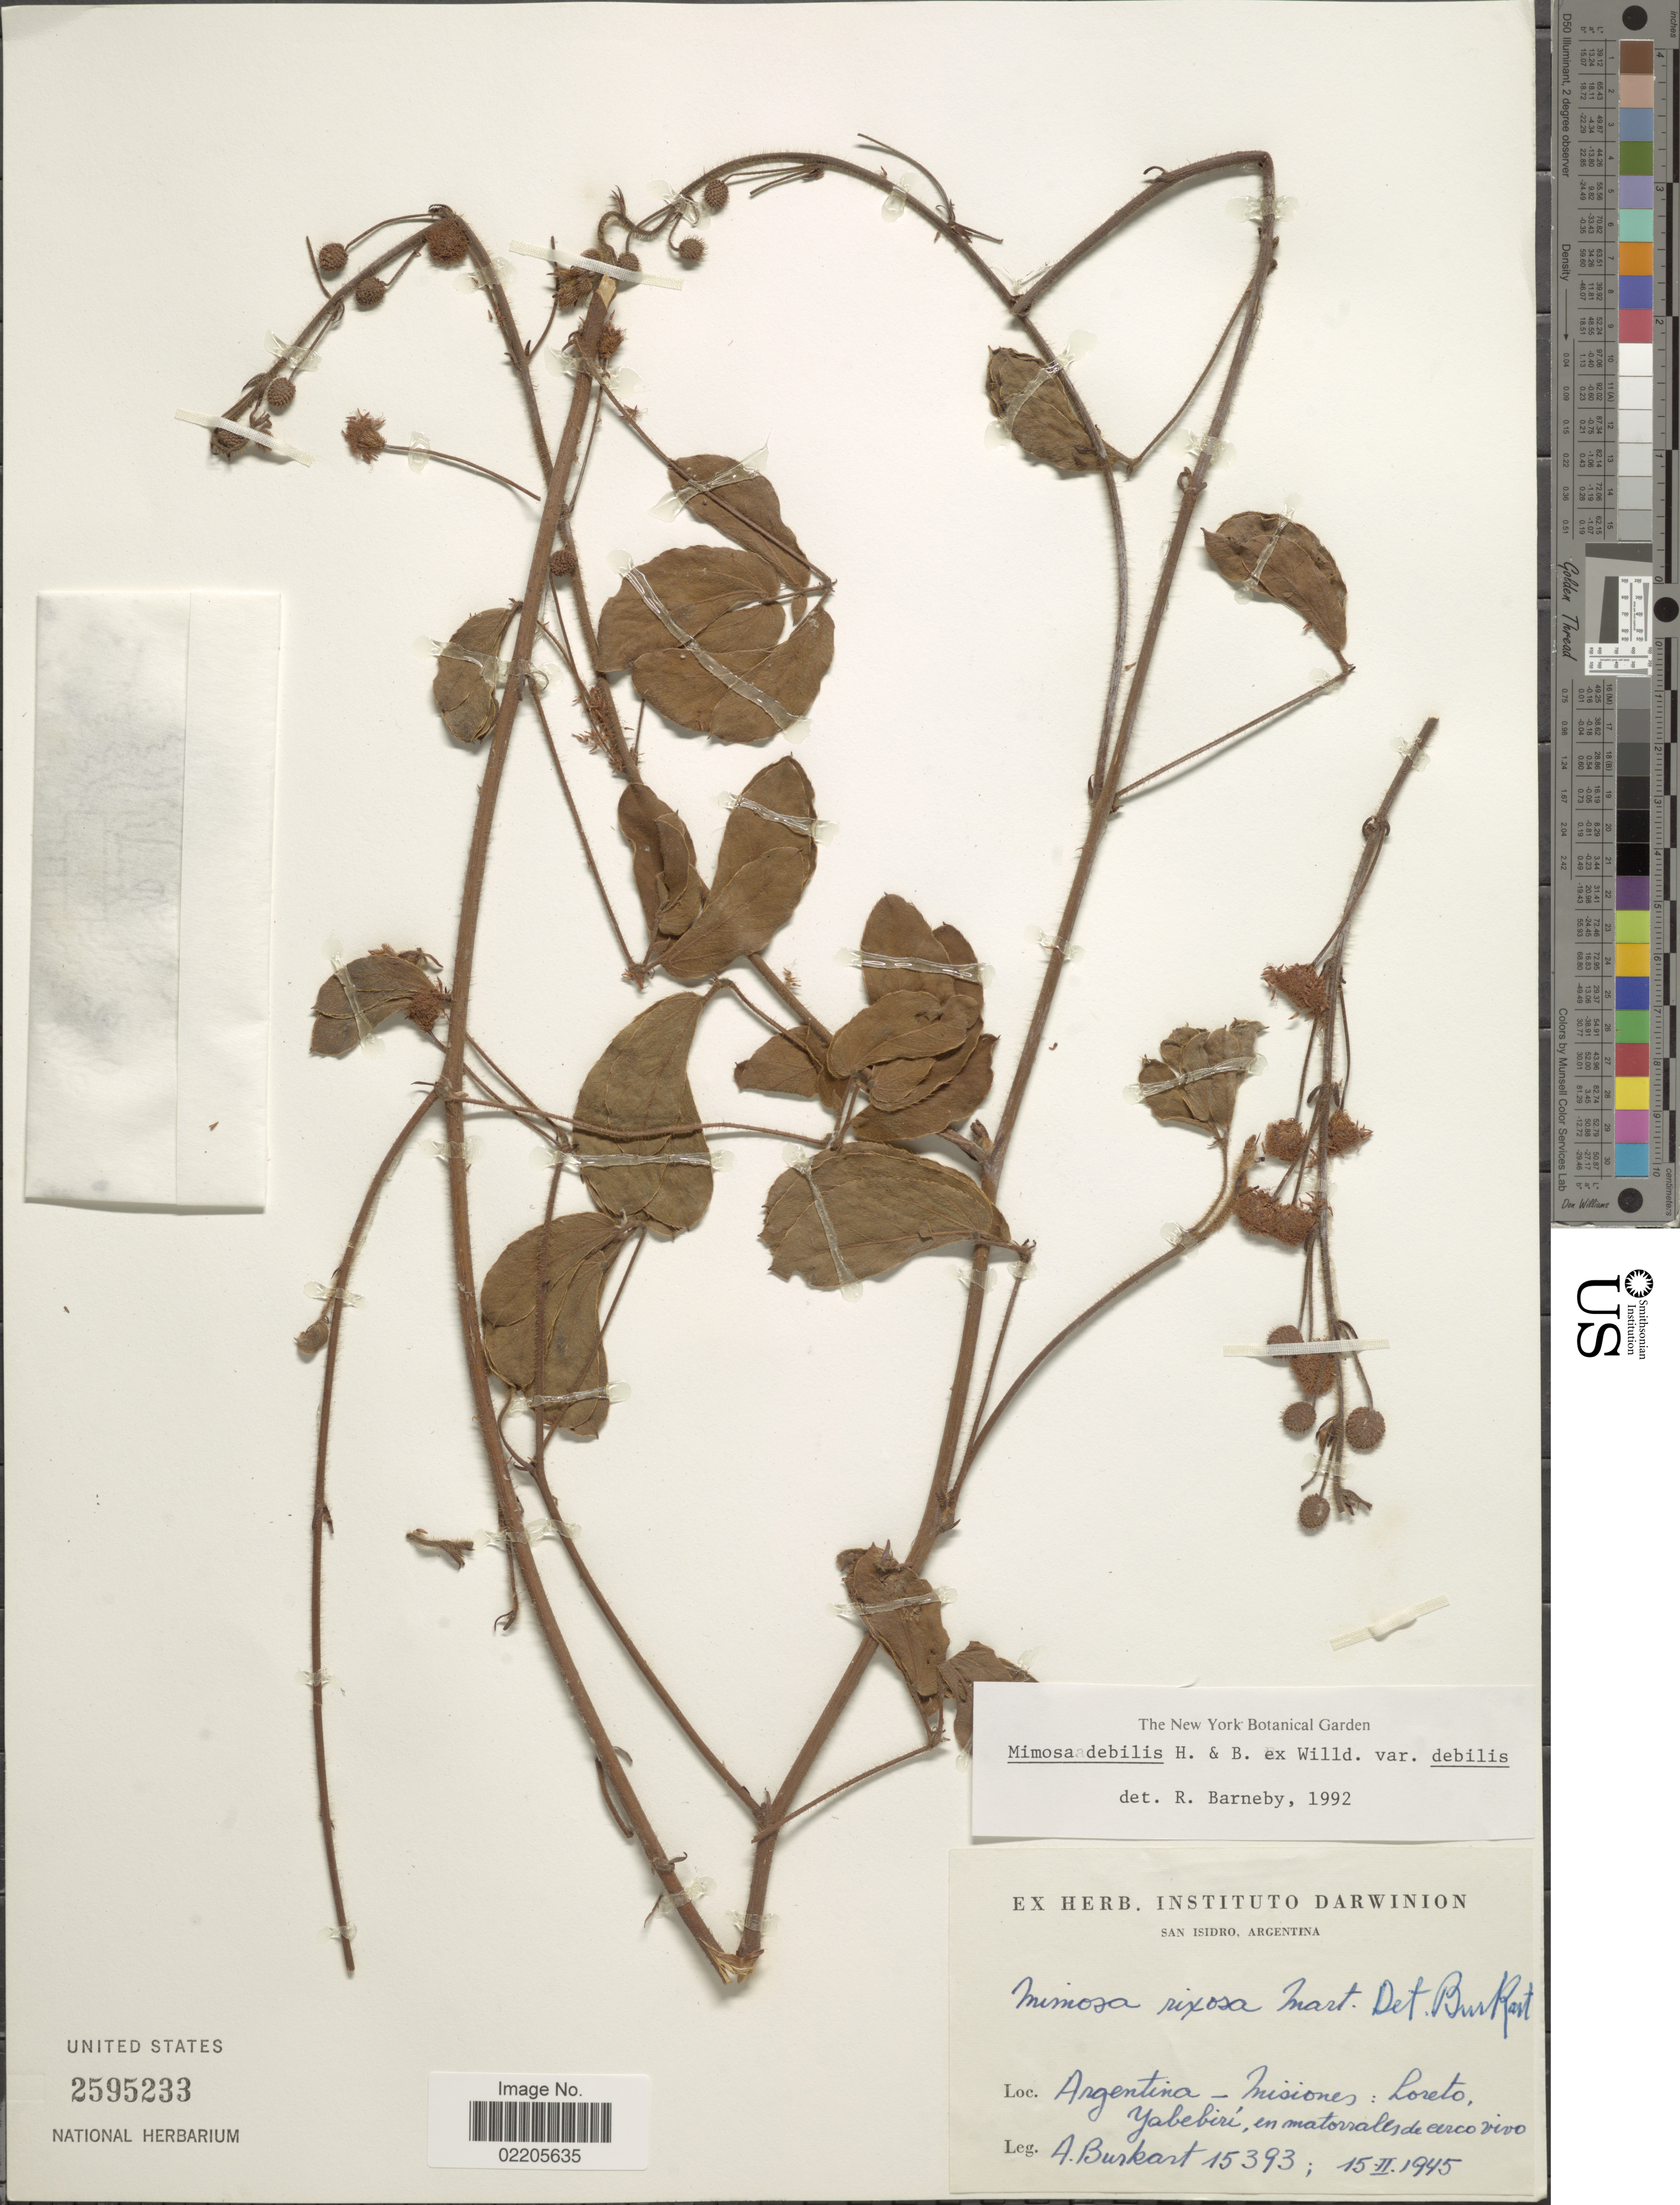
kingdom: Plantae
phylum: Tracheophyta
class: Magnoliopsida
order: Fabales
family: Fabaceae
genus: Mimosa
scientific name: Mimosa debilis var. debilis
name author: Humb. & Bonpl. ex Willd.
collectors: A. E. Burkart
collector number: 15393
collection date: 1945-02-15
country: Argentina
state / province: Misiones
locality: San Isidoro. Argentina- Misiones: Loreto, Yabebiri, en matorrales e cerco vivo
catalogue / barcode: US 2595233